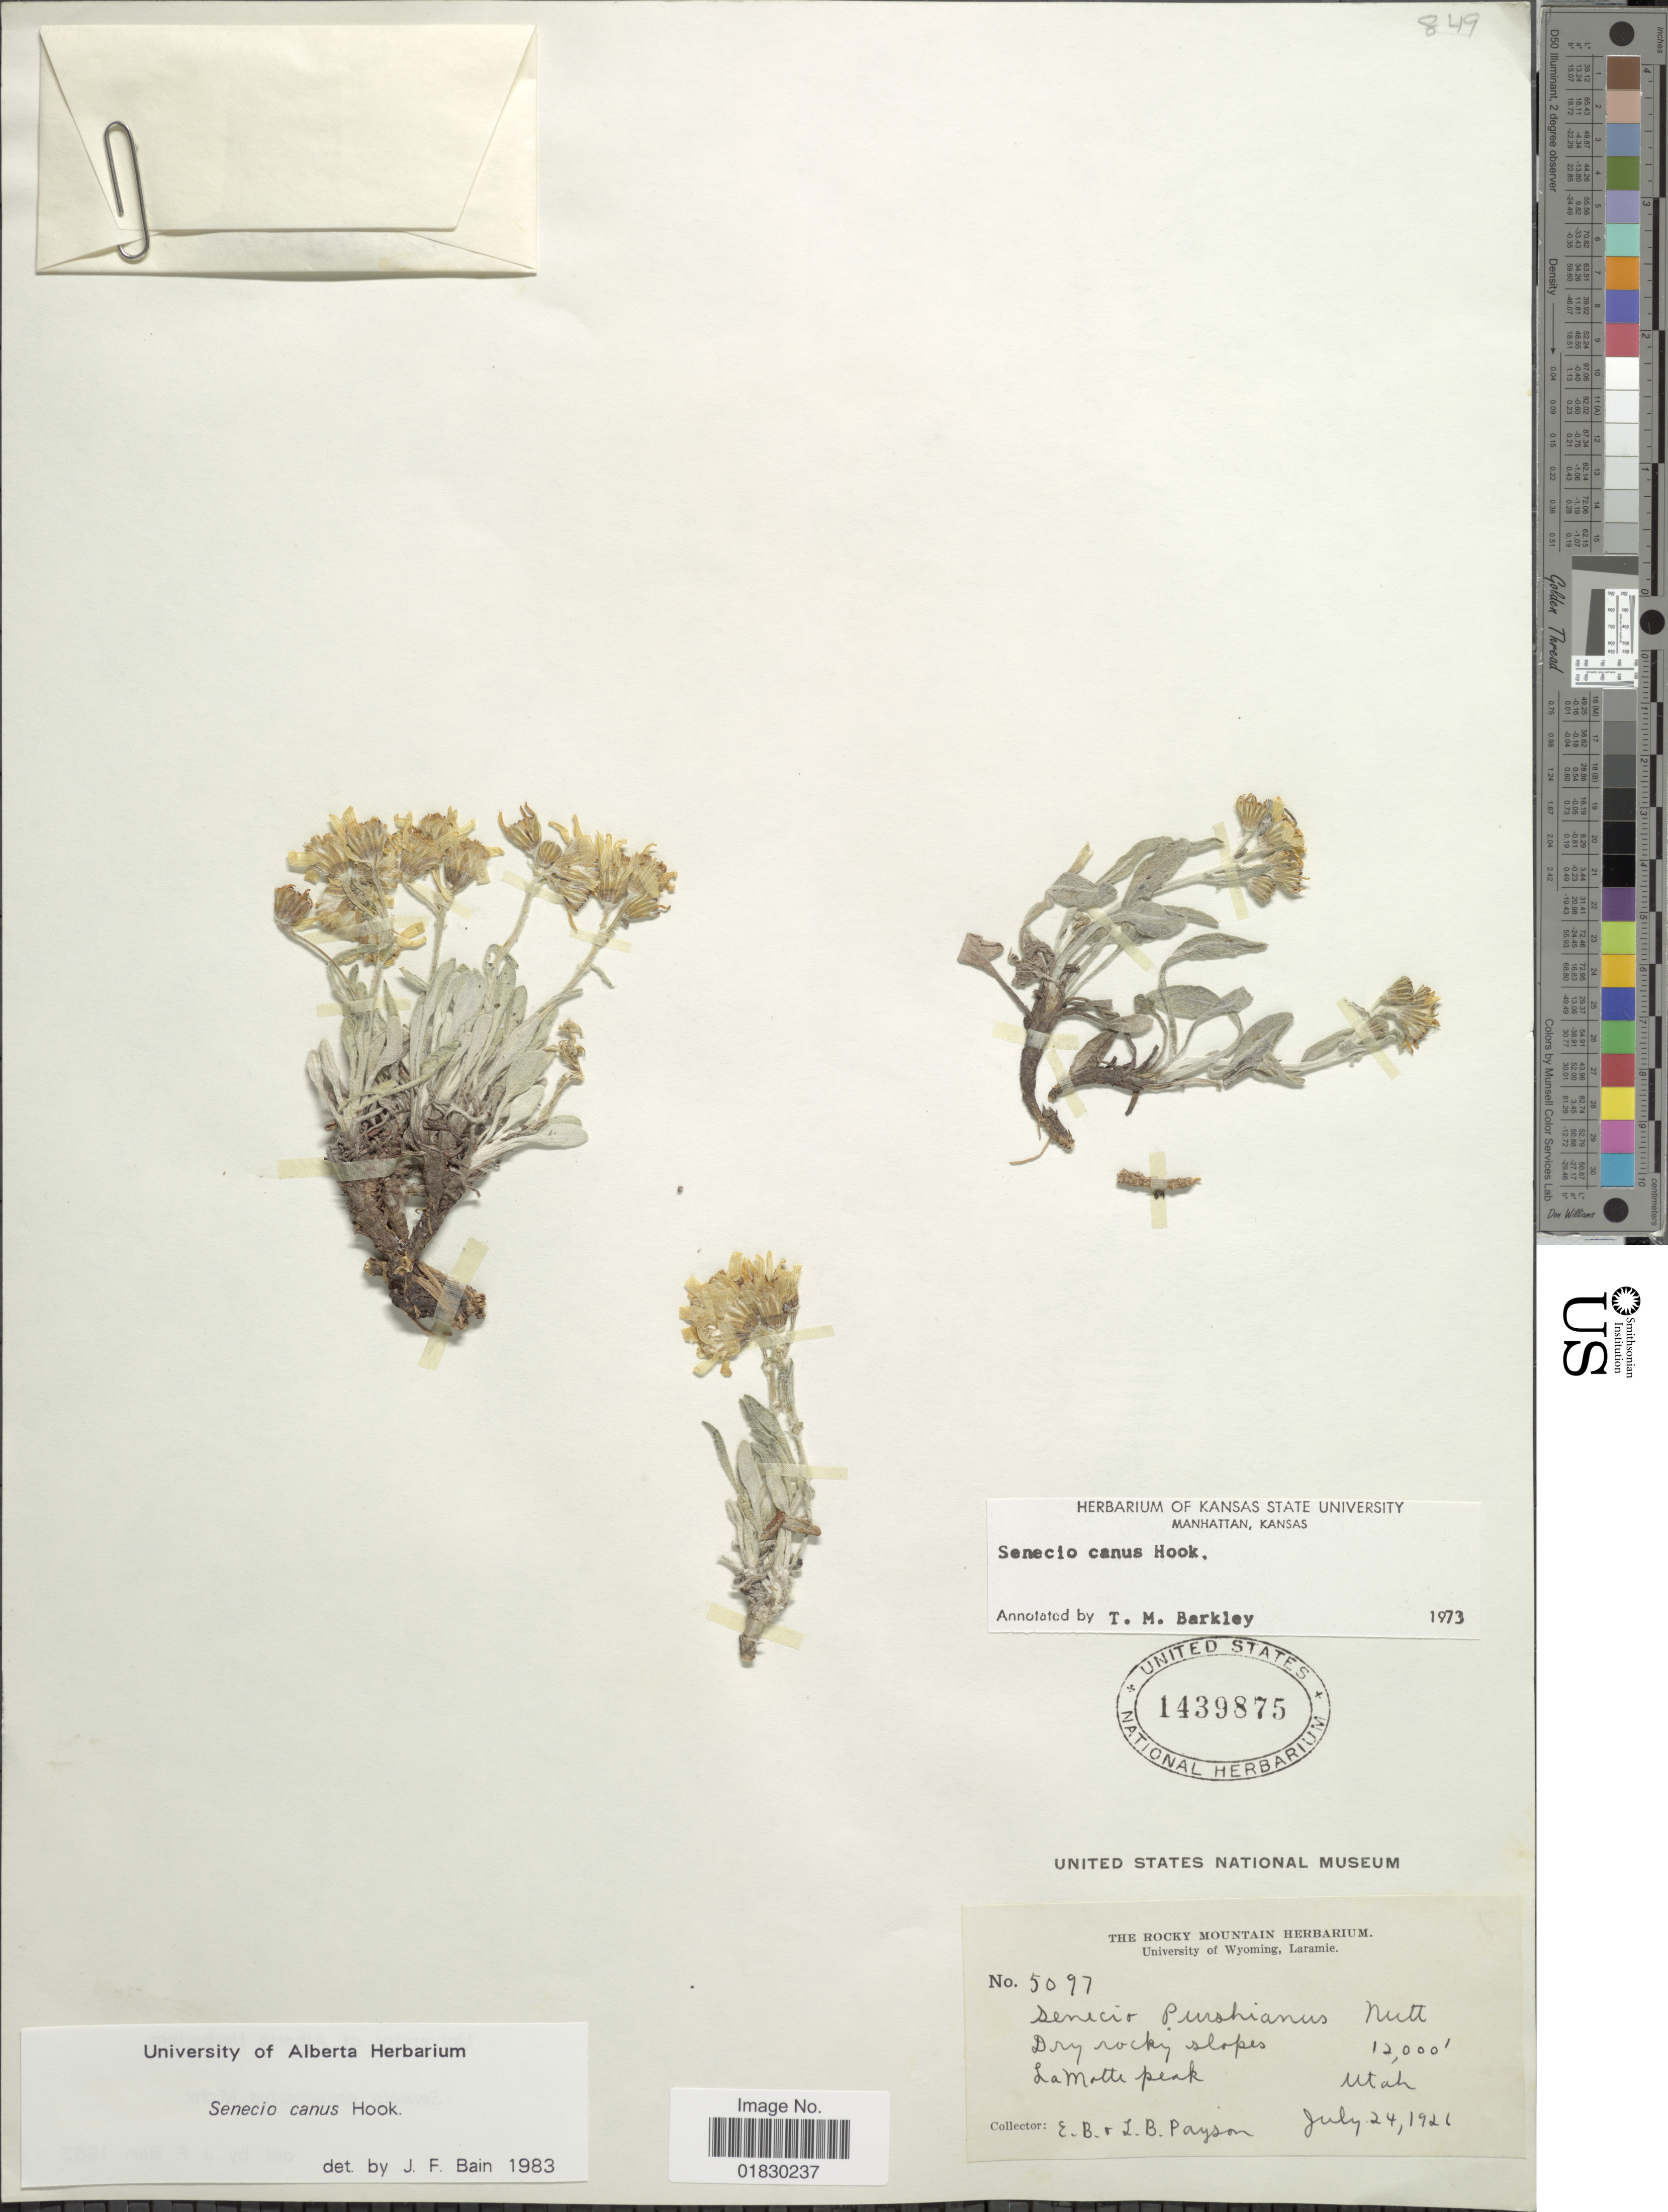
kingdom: Plantae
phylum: Tracheophyta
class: Magnoliopsida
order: Asterales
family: Asteraceae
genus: Packera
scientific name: Packera cana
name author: (Hook.) W.A. Weber & Á. Löve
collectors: E. B. Payson & L. Payson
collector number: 5097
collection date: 1926-07-24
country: United States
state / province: Utah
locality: La Motte Peak, Utah.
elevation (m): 3658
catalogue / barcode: US 1439875